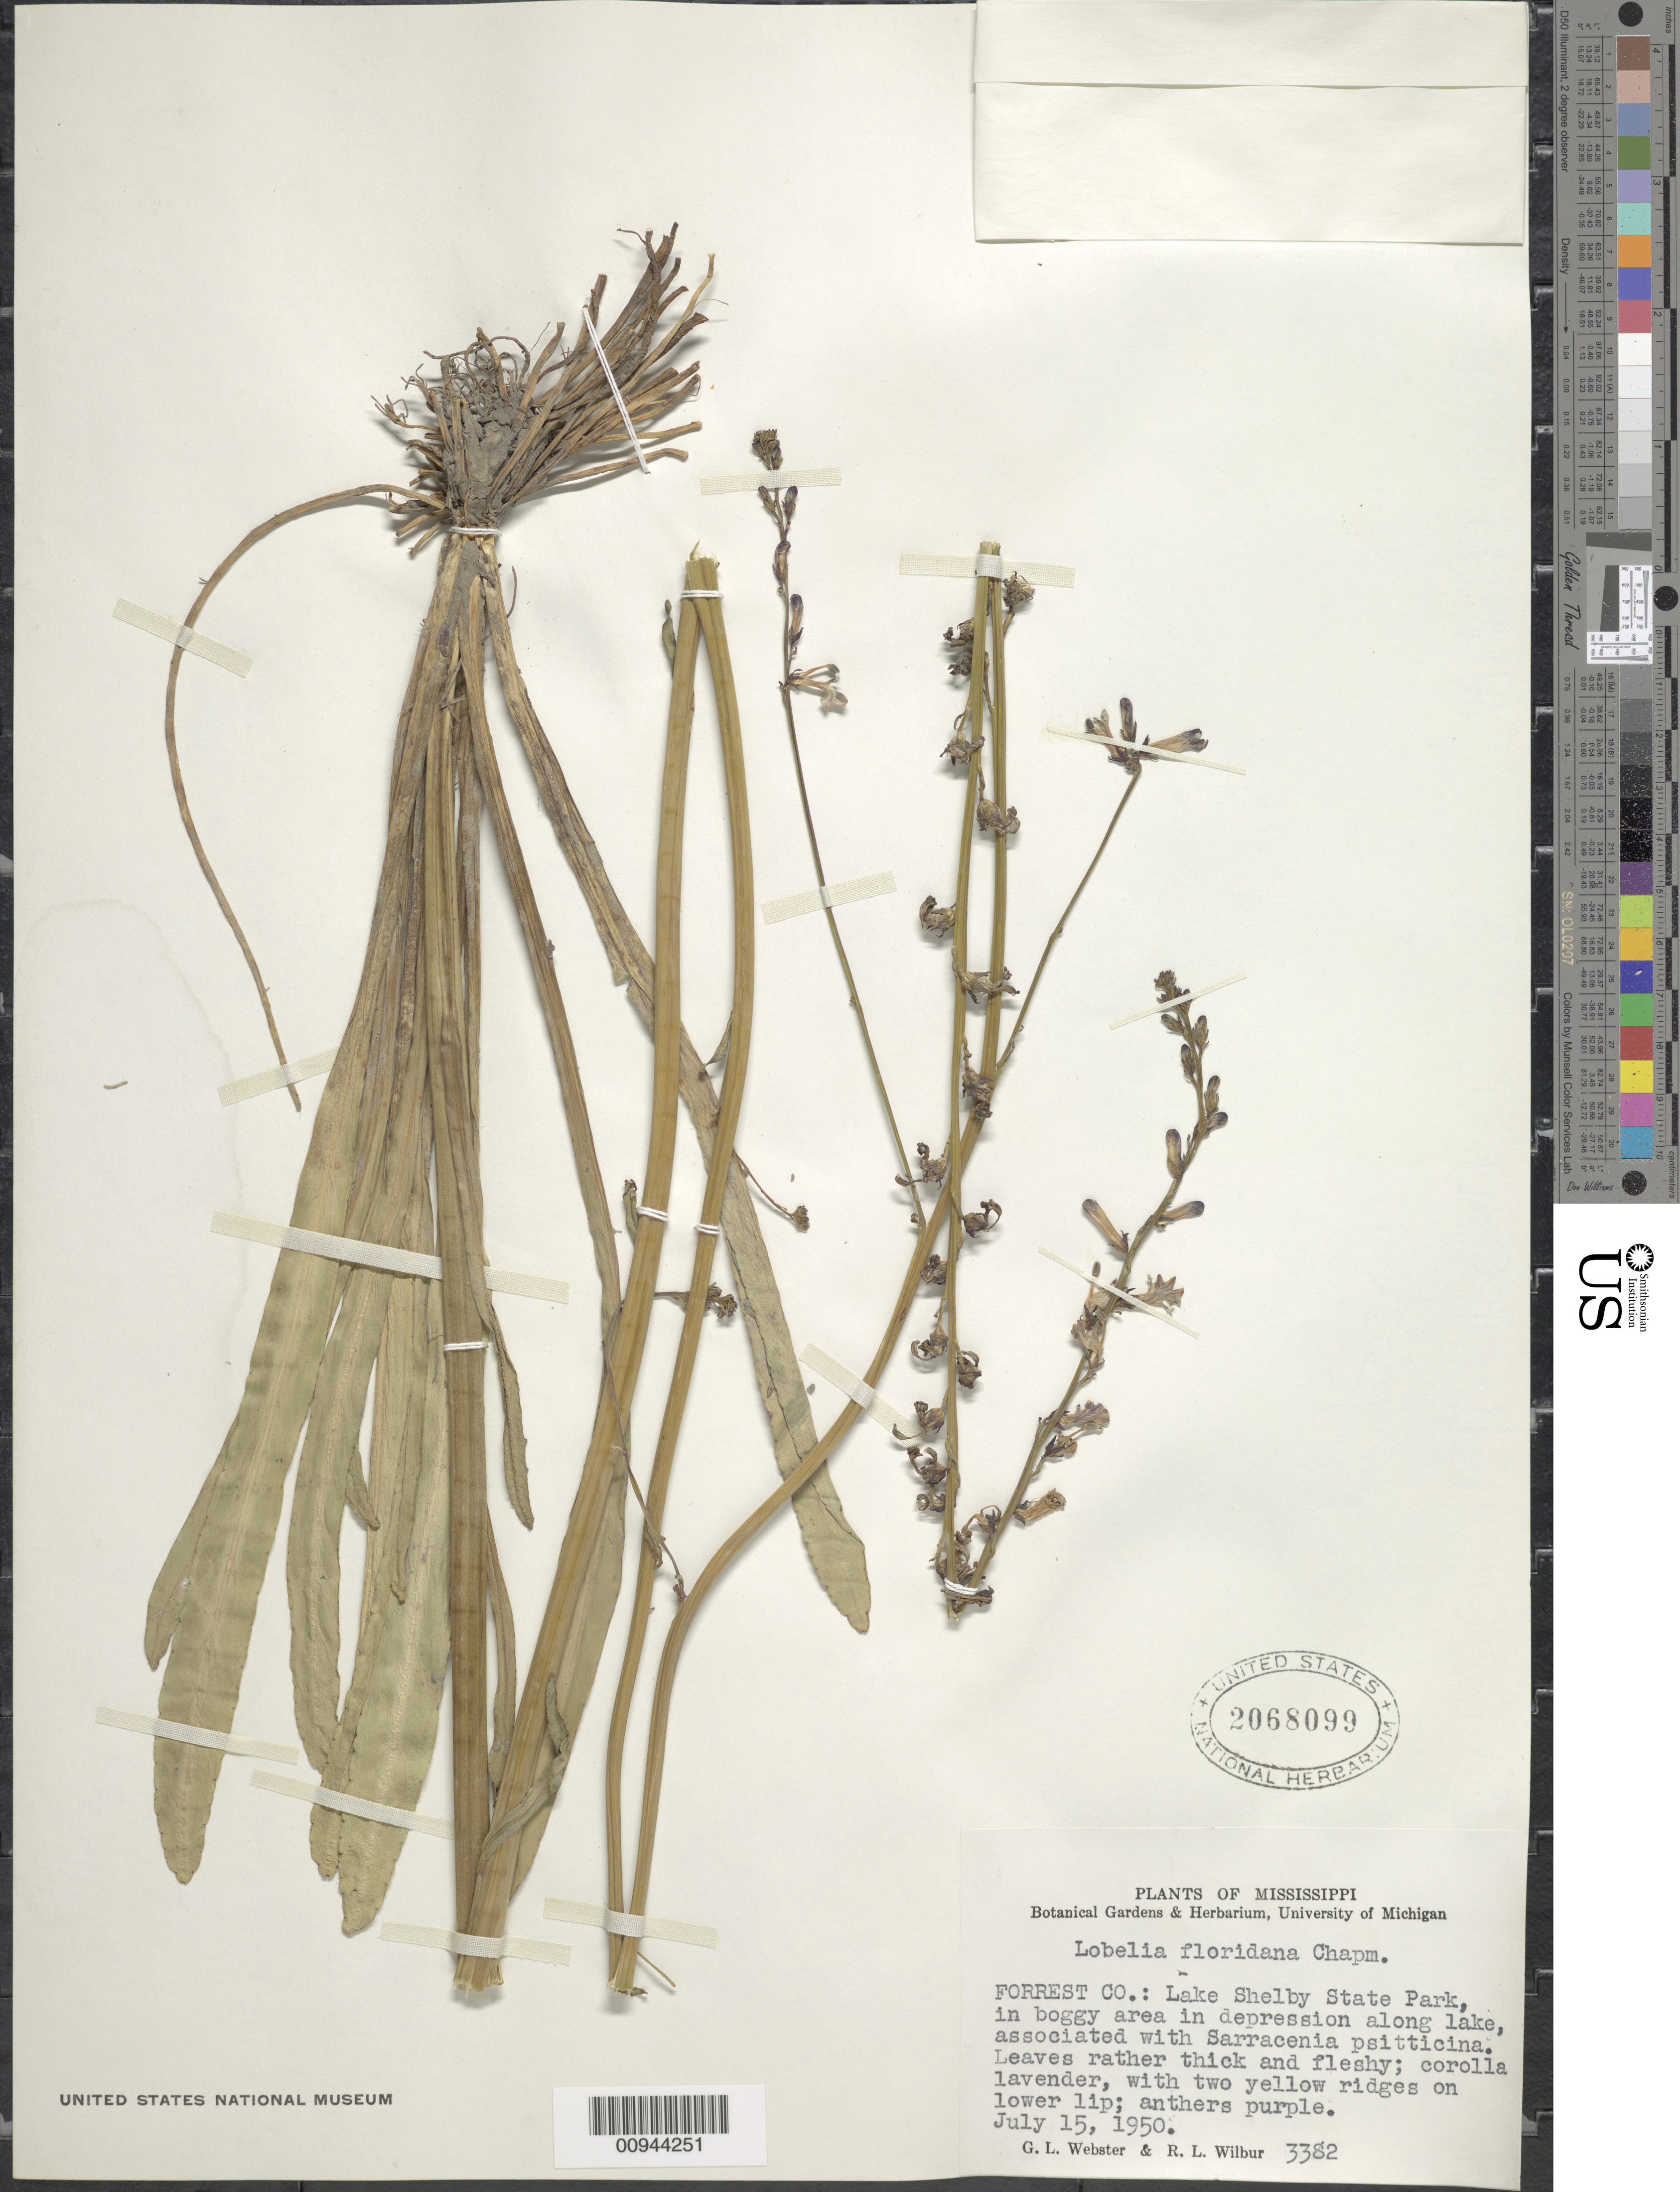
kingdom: Plantae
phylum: Tracheophyta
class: Magnoliopsida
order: Asterales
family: Campanulaceae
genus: Lobelia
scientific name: Lobelia floridana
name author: Chapm.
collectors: G. L. Webster & R. L. Wilbur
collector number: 3382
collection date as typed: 15 Jul 1950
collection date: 1950-07-15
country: United States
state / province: Mississippi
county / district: Forrest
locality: Lake Shelby State Park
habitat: in boggy area in depression along lake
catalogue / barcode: US 2068099